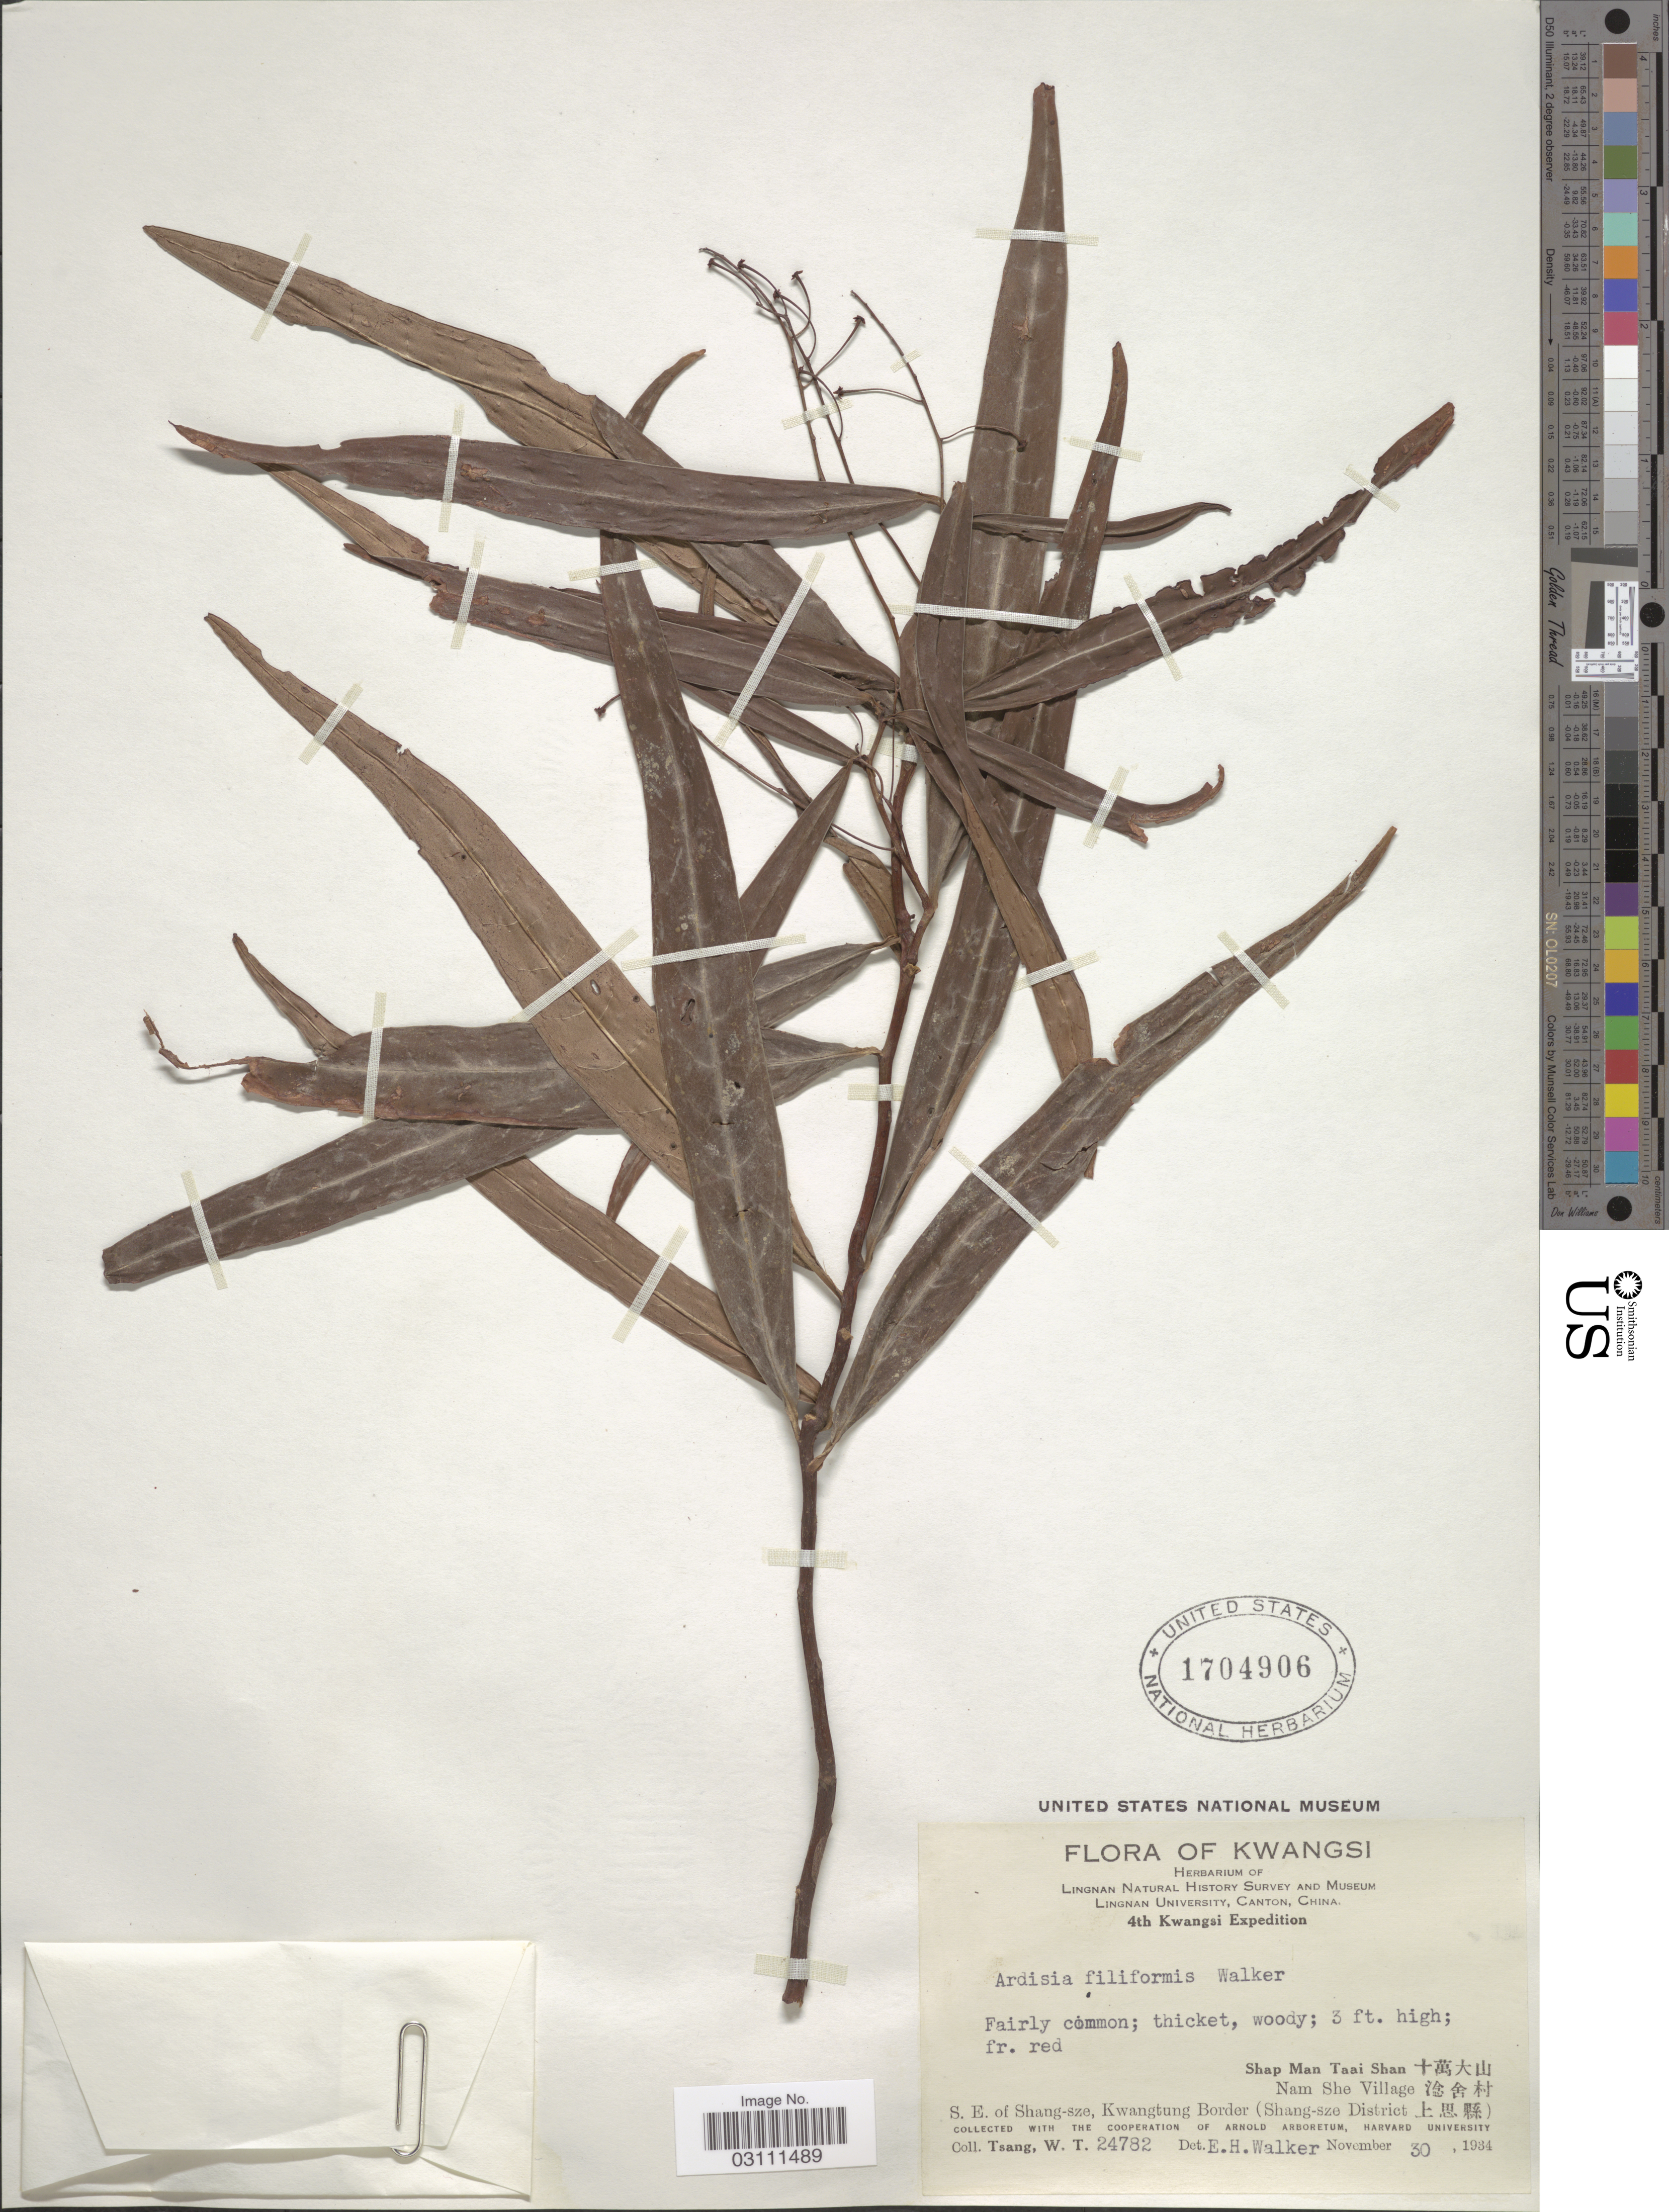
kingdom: Plantae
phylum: Tracheophyta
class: Magnoliopsida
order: Ericales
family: Primulaceae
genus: Ardisia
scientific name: Ardisia filiformis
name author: E. Walker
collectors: W. T. Tsang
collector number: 24782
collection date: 1934-11-30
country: China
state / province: Guangxi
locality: Kwangsi, Shap Man Taai Shan, Nam She Village, S.E. of Shang-sze, Kwangtung Border (Shang-sze District).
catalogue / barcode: US 1704906